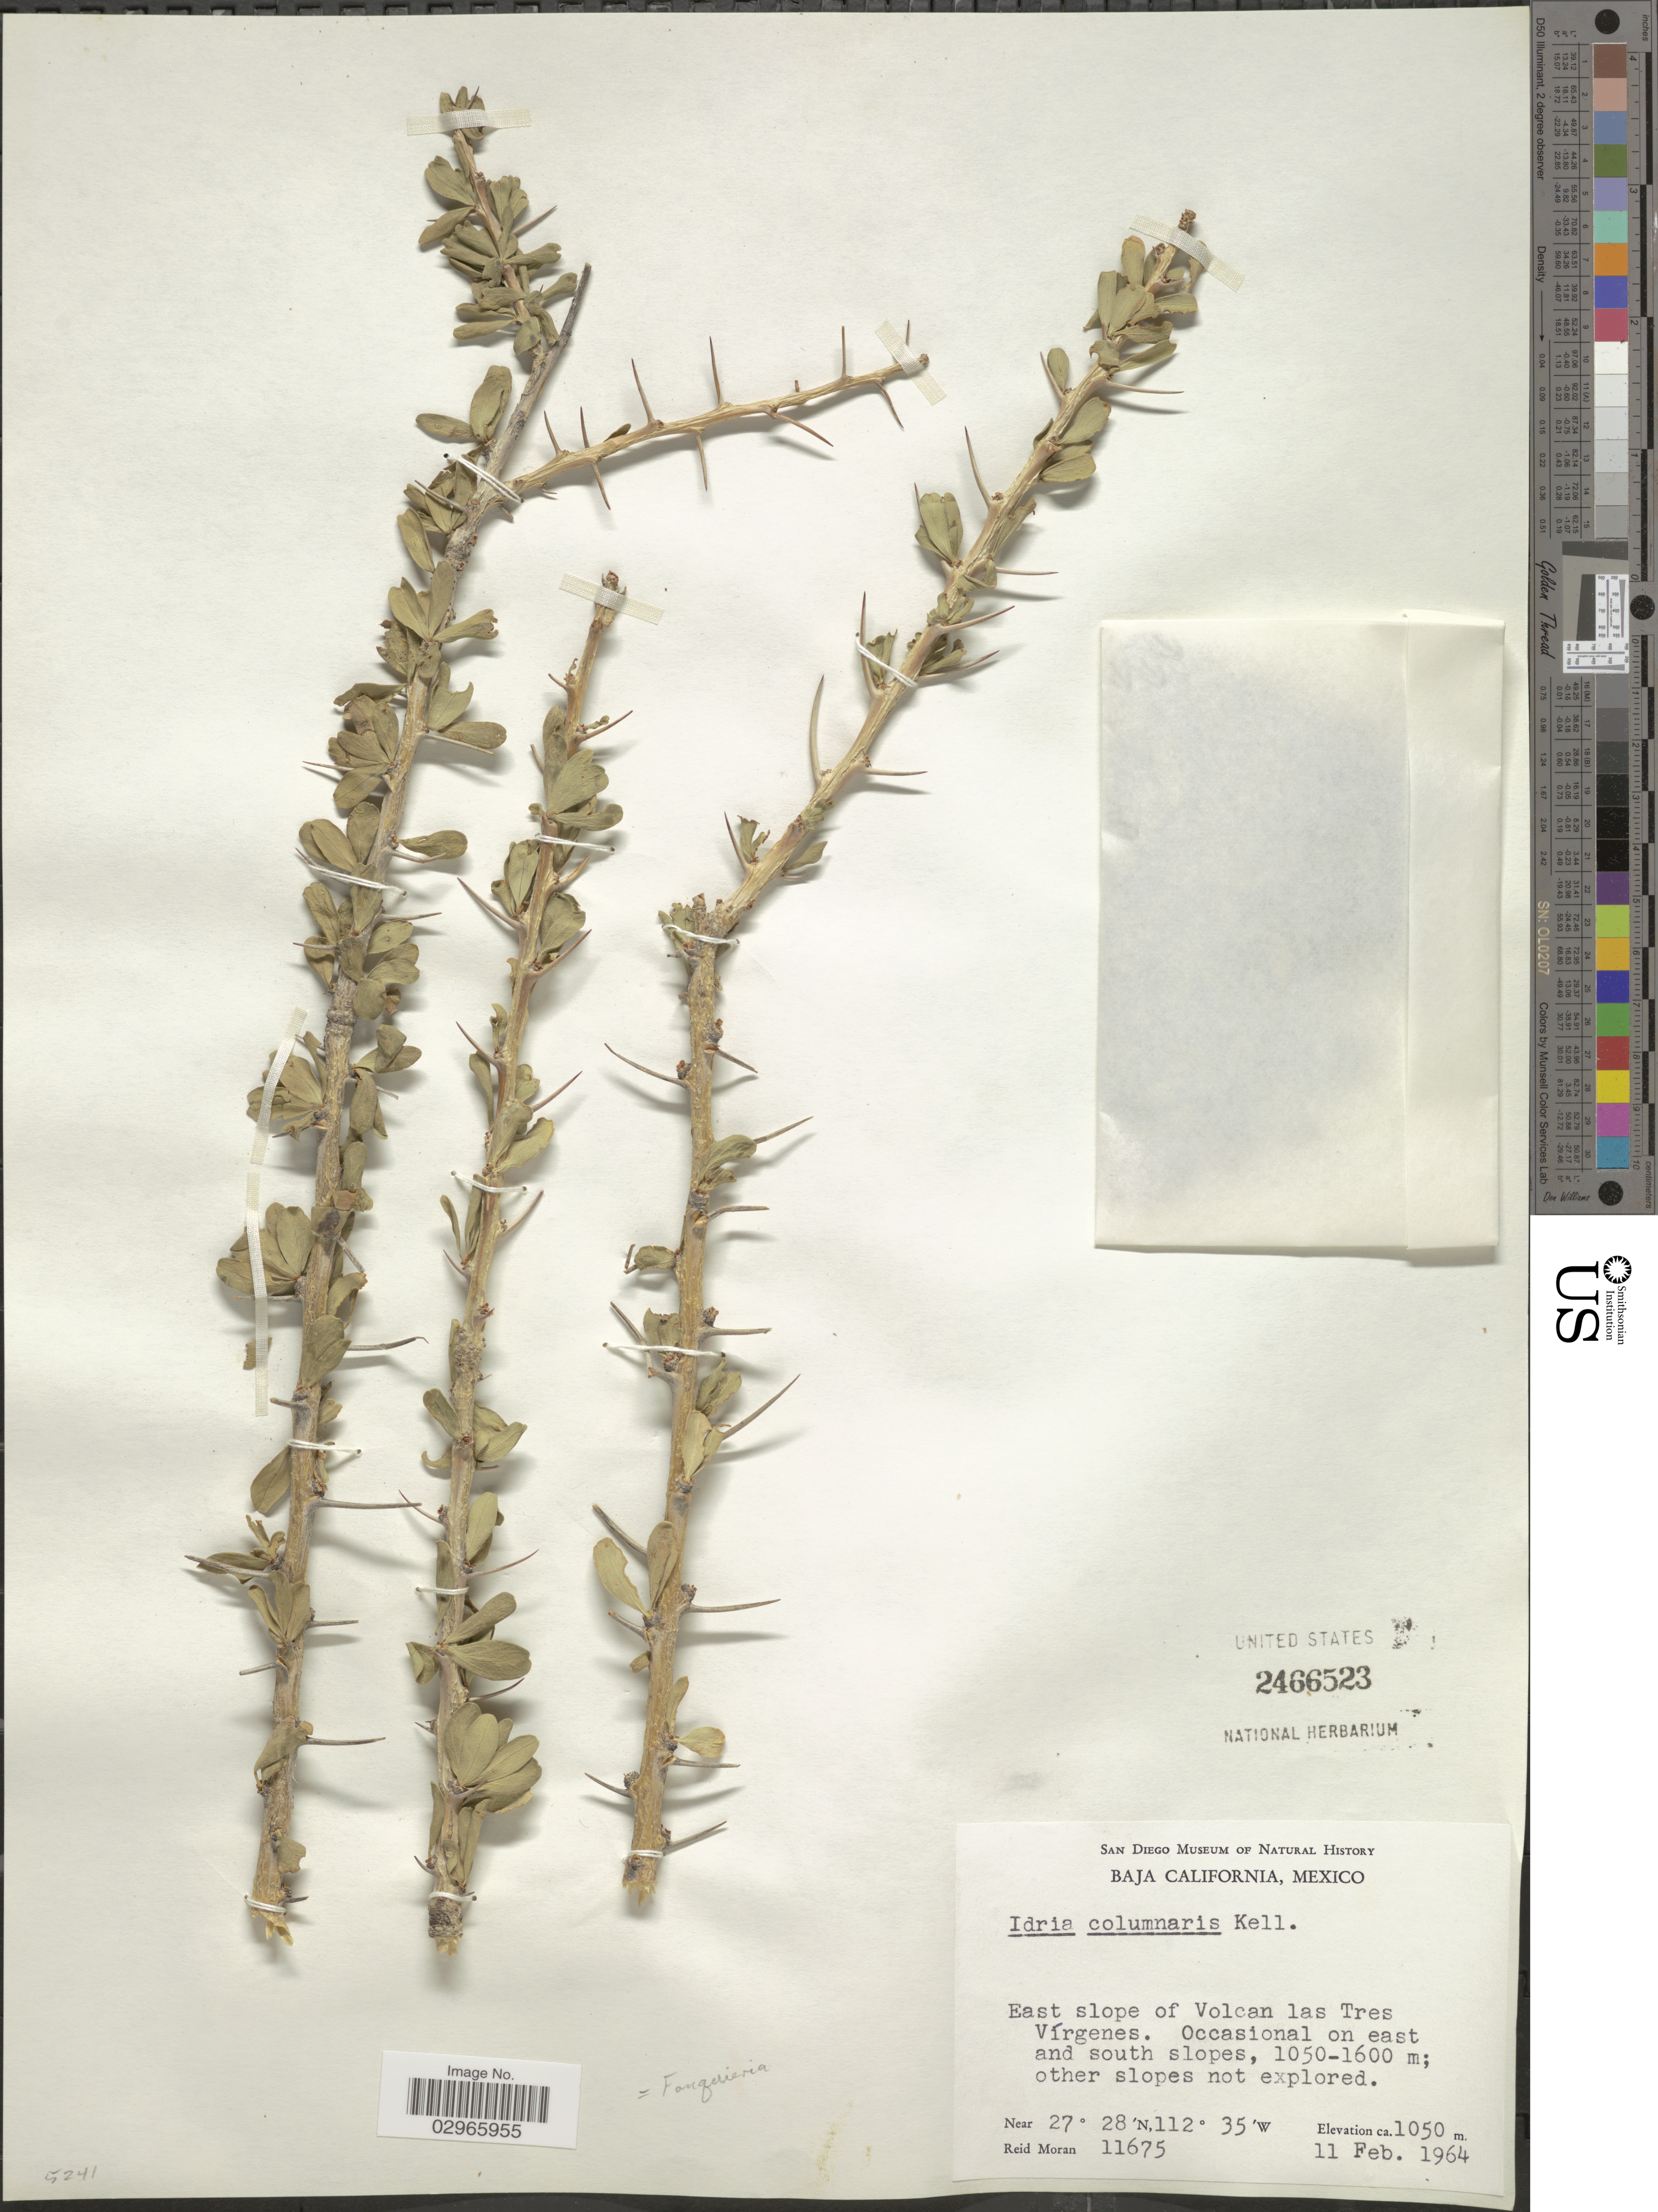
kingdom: Plantae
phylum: Tracheophyta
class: Magnoliopsida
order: Ericales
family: Fouquieriaceae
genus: Fouquieria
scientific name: Fouquieria columnaris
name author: Kellogg ex Curran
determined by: Strong, Mark T., (BOT), Smithsonian Institution - National Museum of Natural History (UNITED STATES)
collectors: R. V. Moran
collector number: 11675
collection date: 1964-02-11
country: Mexico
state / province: Baja California Sur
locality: East slope of Volcan las Tres Vírgenes. On east and south slopes.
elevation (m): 1050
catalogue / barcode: US 2466523